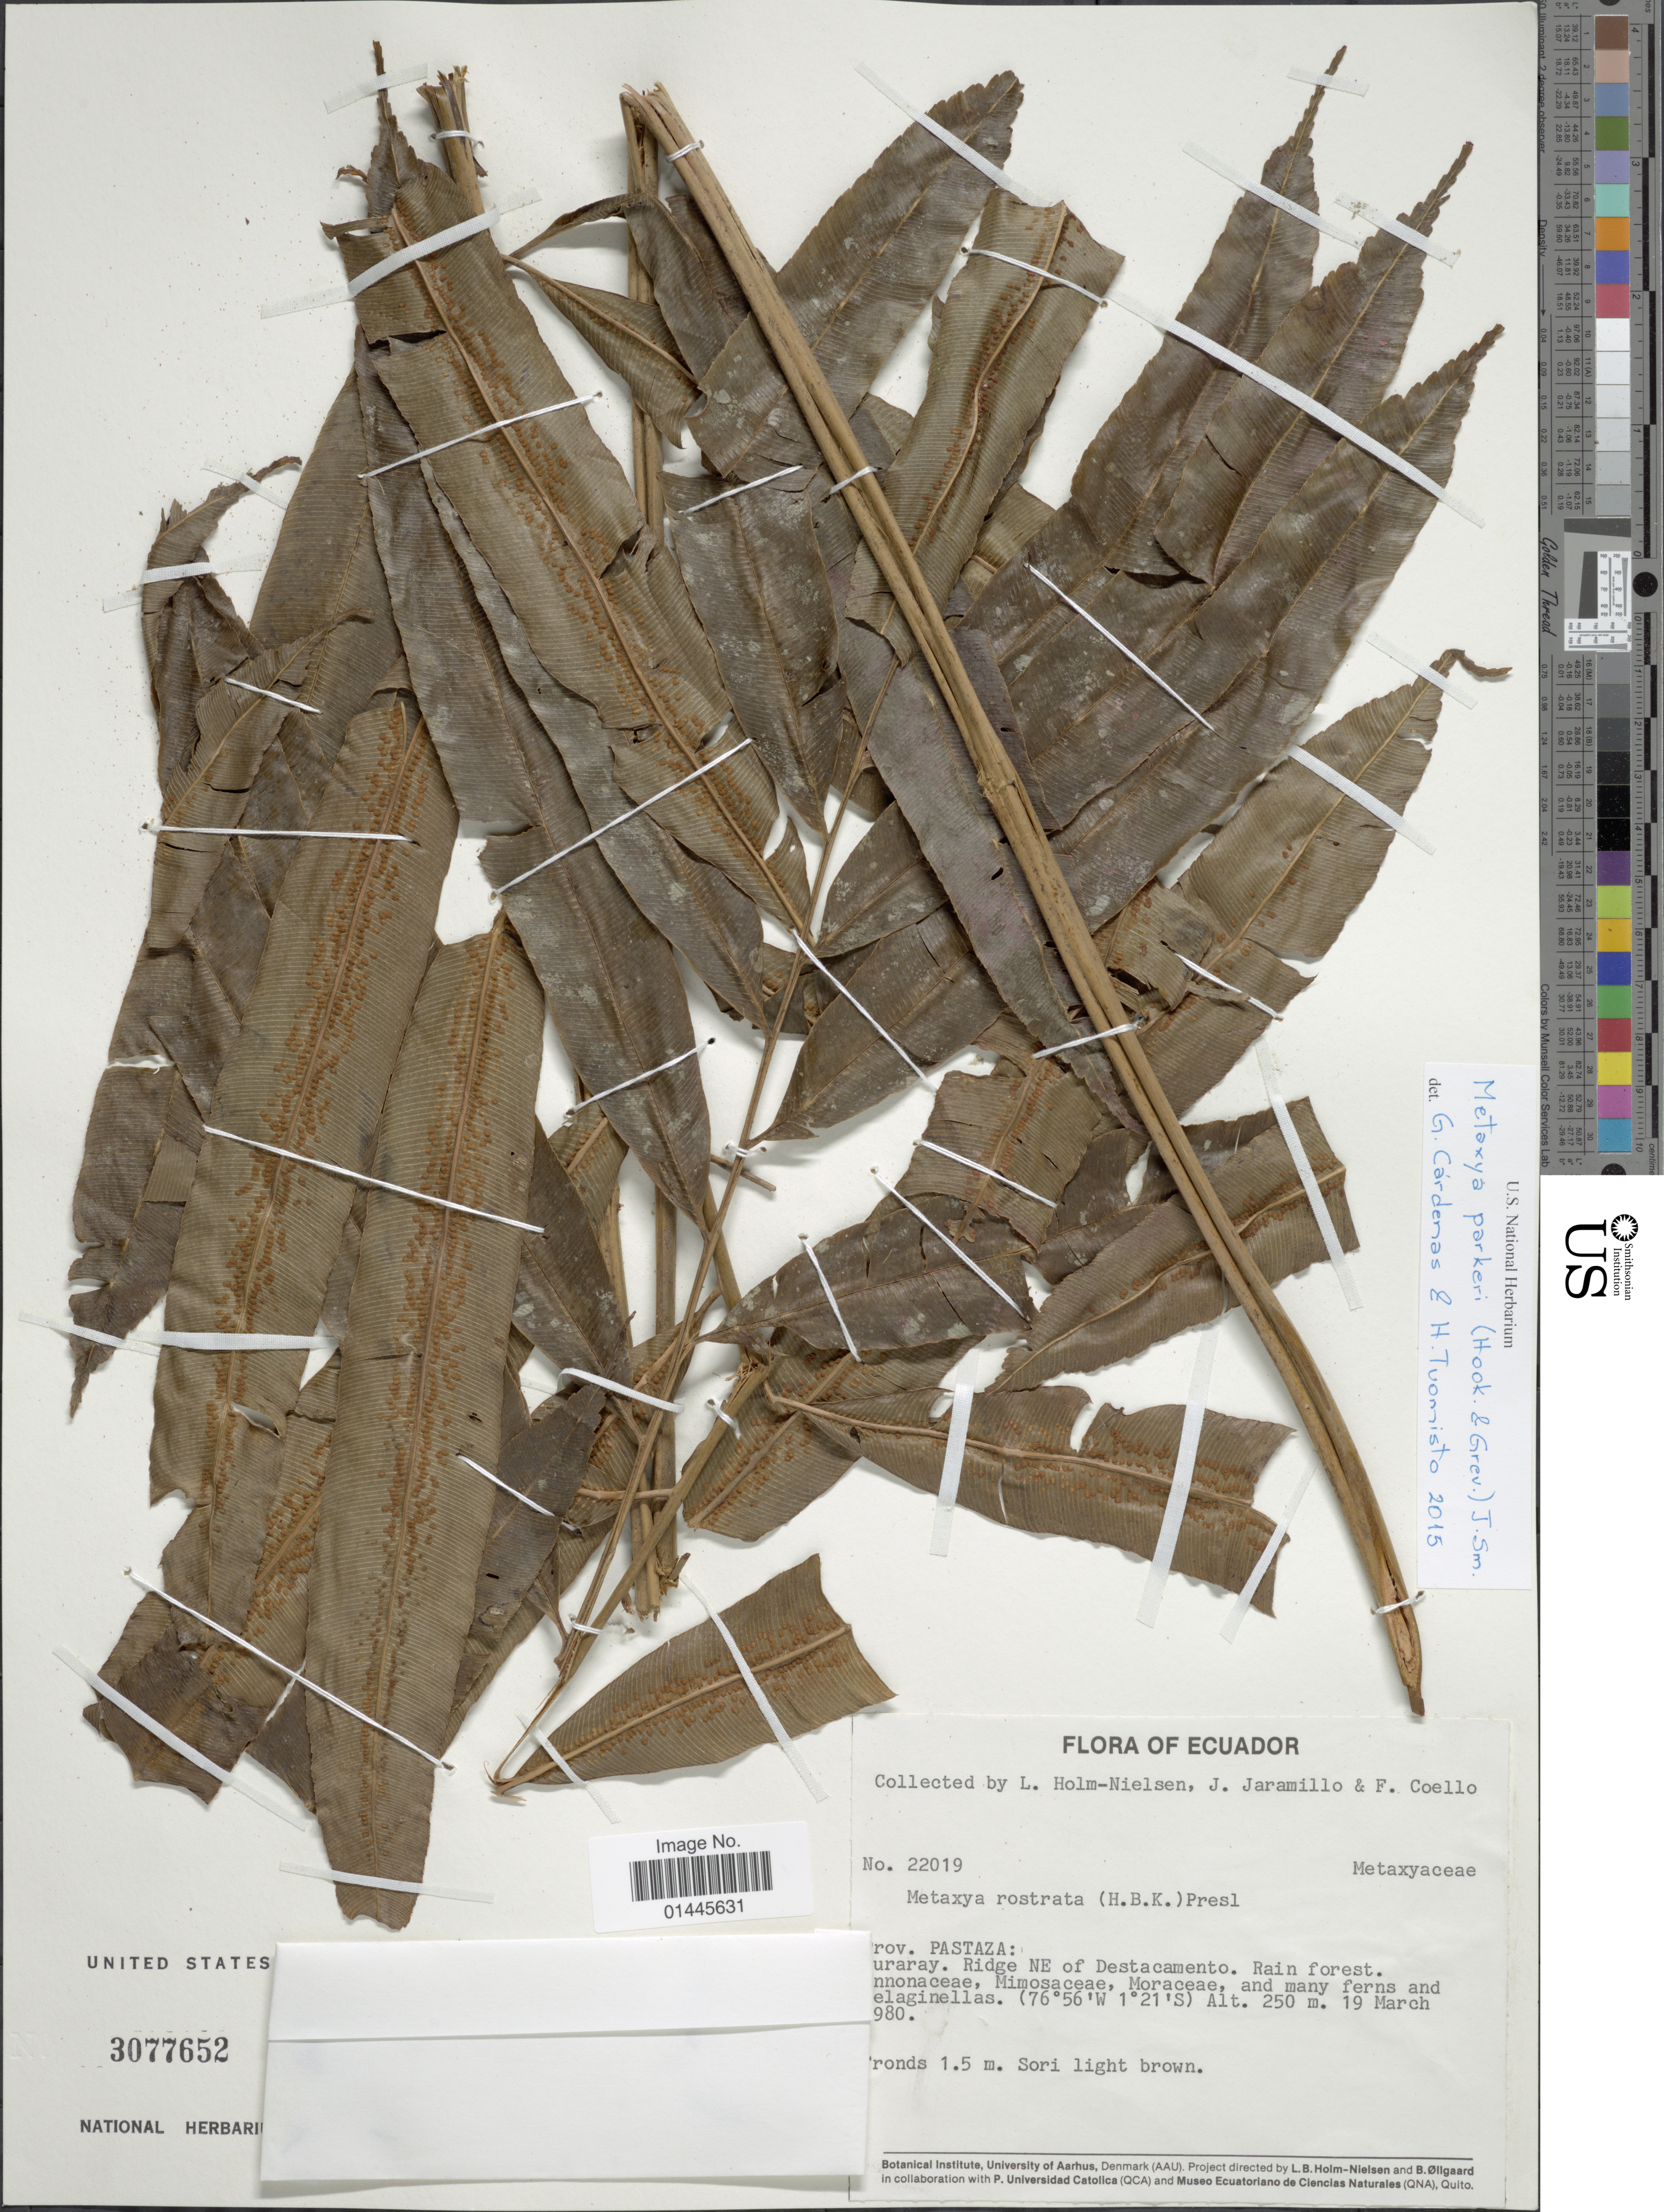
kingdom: Plantae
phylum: Tracheophyta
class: Polypodiopsida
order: Cyatheales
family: Metaxyaceae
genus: Metaxya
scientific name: Metaxya parkeri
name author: (Hook. & Grev.) J. Sm.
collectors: L. B. Holm-Nielsen, J. L. Jaramillo & F. Coello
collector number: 22019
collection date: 1980-03-19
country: Ecuador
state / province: Pastaza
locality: ..uraray, Ridge NE of Destacamento, rain forest.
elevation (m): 250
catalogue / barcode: US 3077652